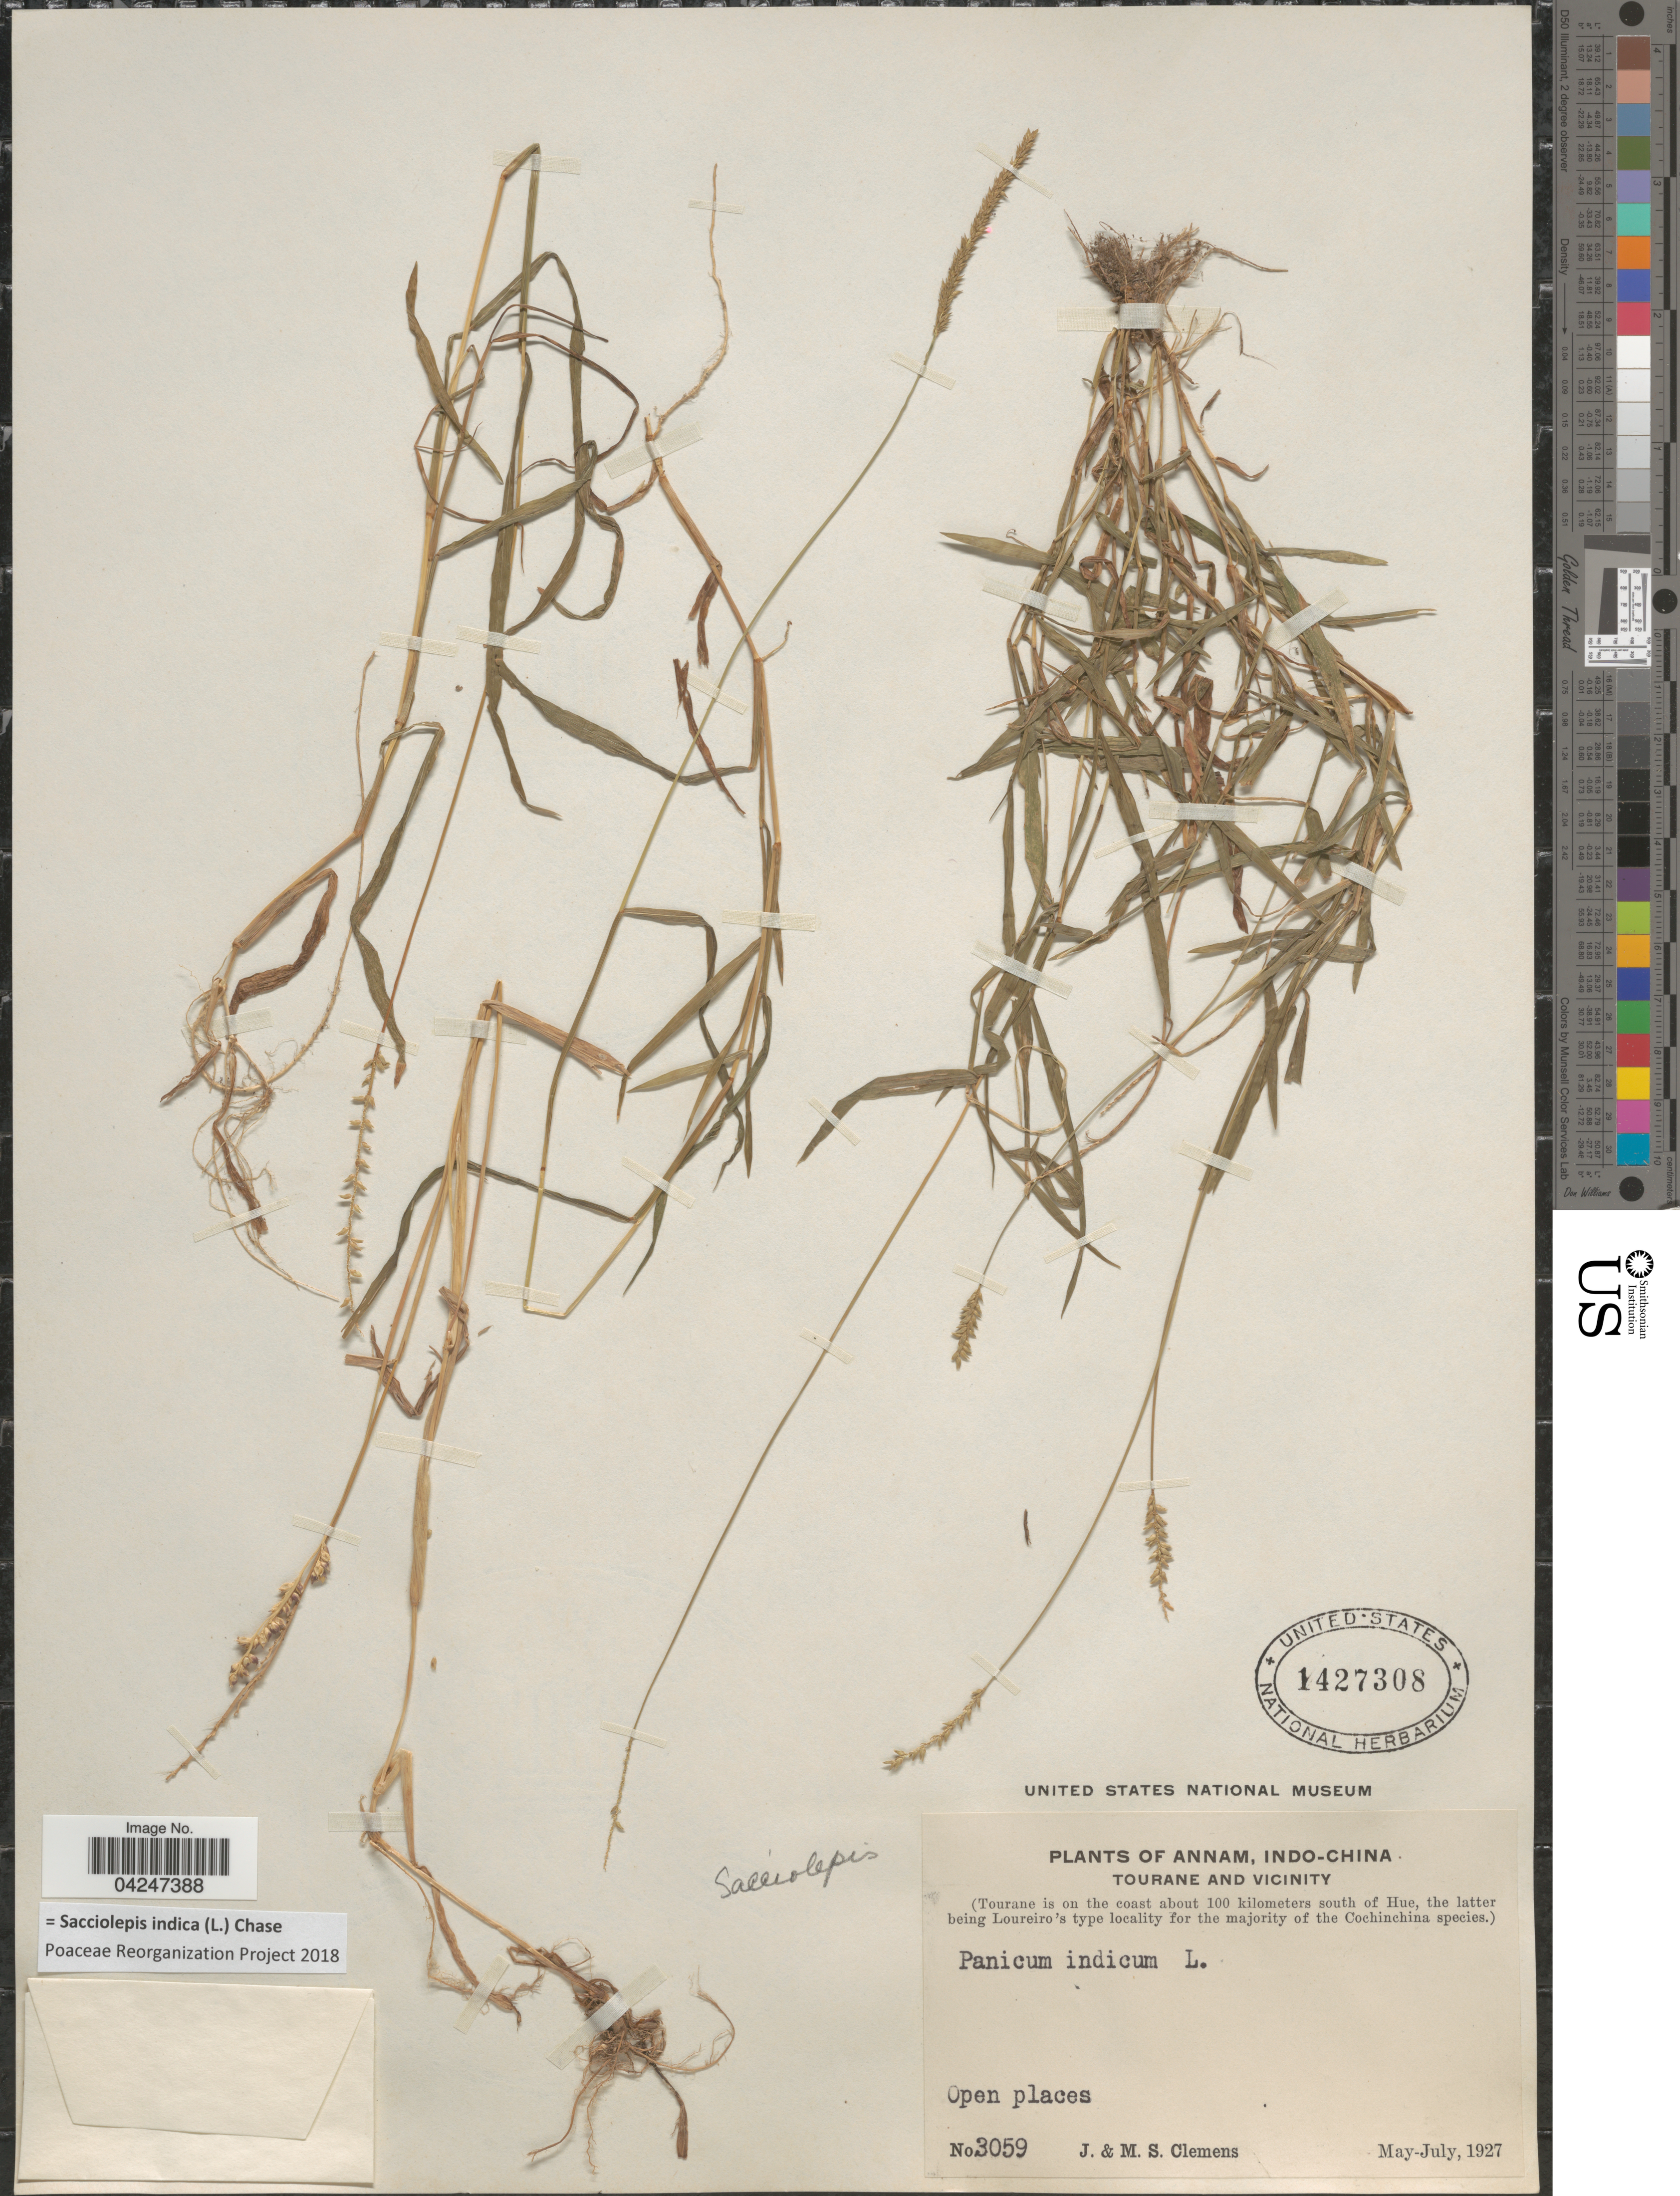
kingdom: Plantae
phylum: Tracheophyta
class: Liliopsida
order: Poales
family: Poaceae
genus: Sacciolepis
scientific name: Sacciolepis indica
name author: (L.) Chase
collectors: J. Clemens & M. S. Clemens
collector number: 3059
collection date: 1927-05/1927-07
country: Vietnam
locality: Annam, Indo-China. Tourane and vicinity. Tourane is on the coast about 100 kilometers south of Hue. Open places.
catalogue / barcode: US 1427308